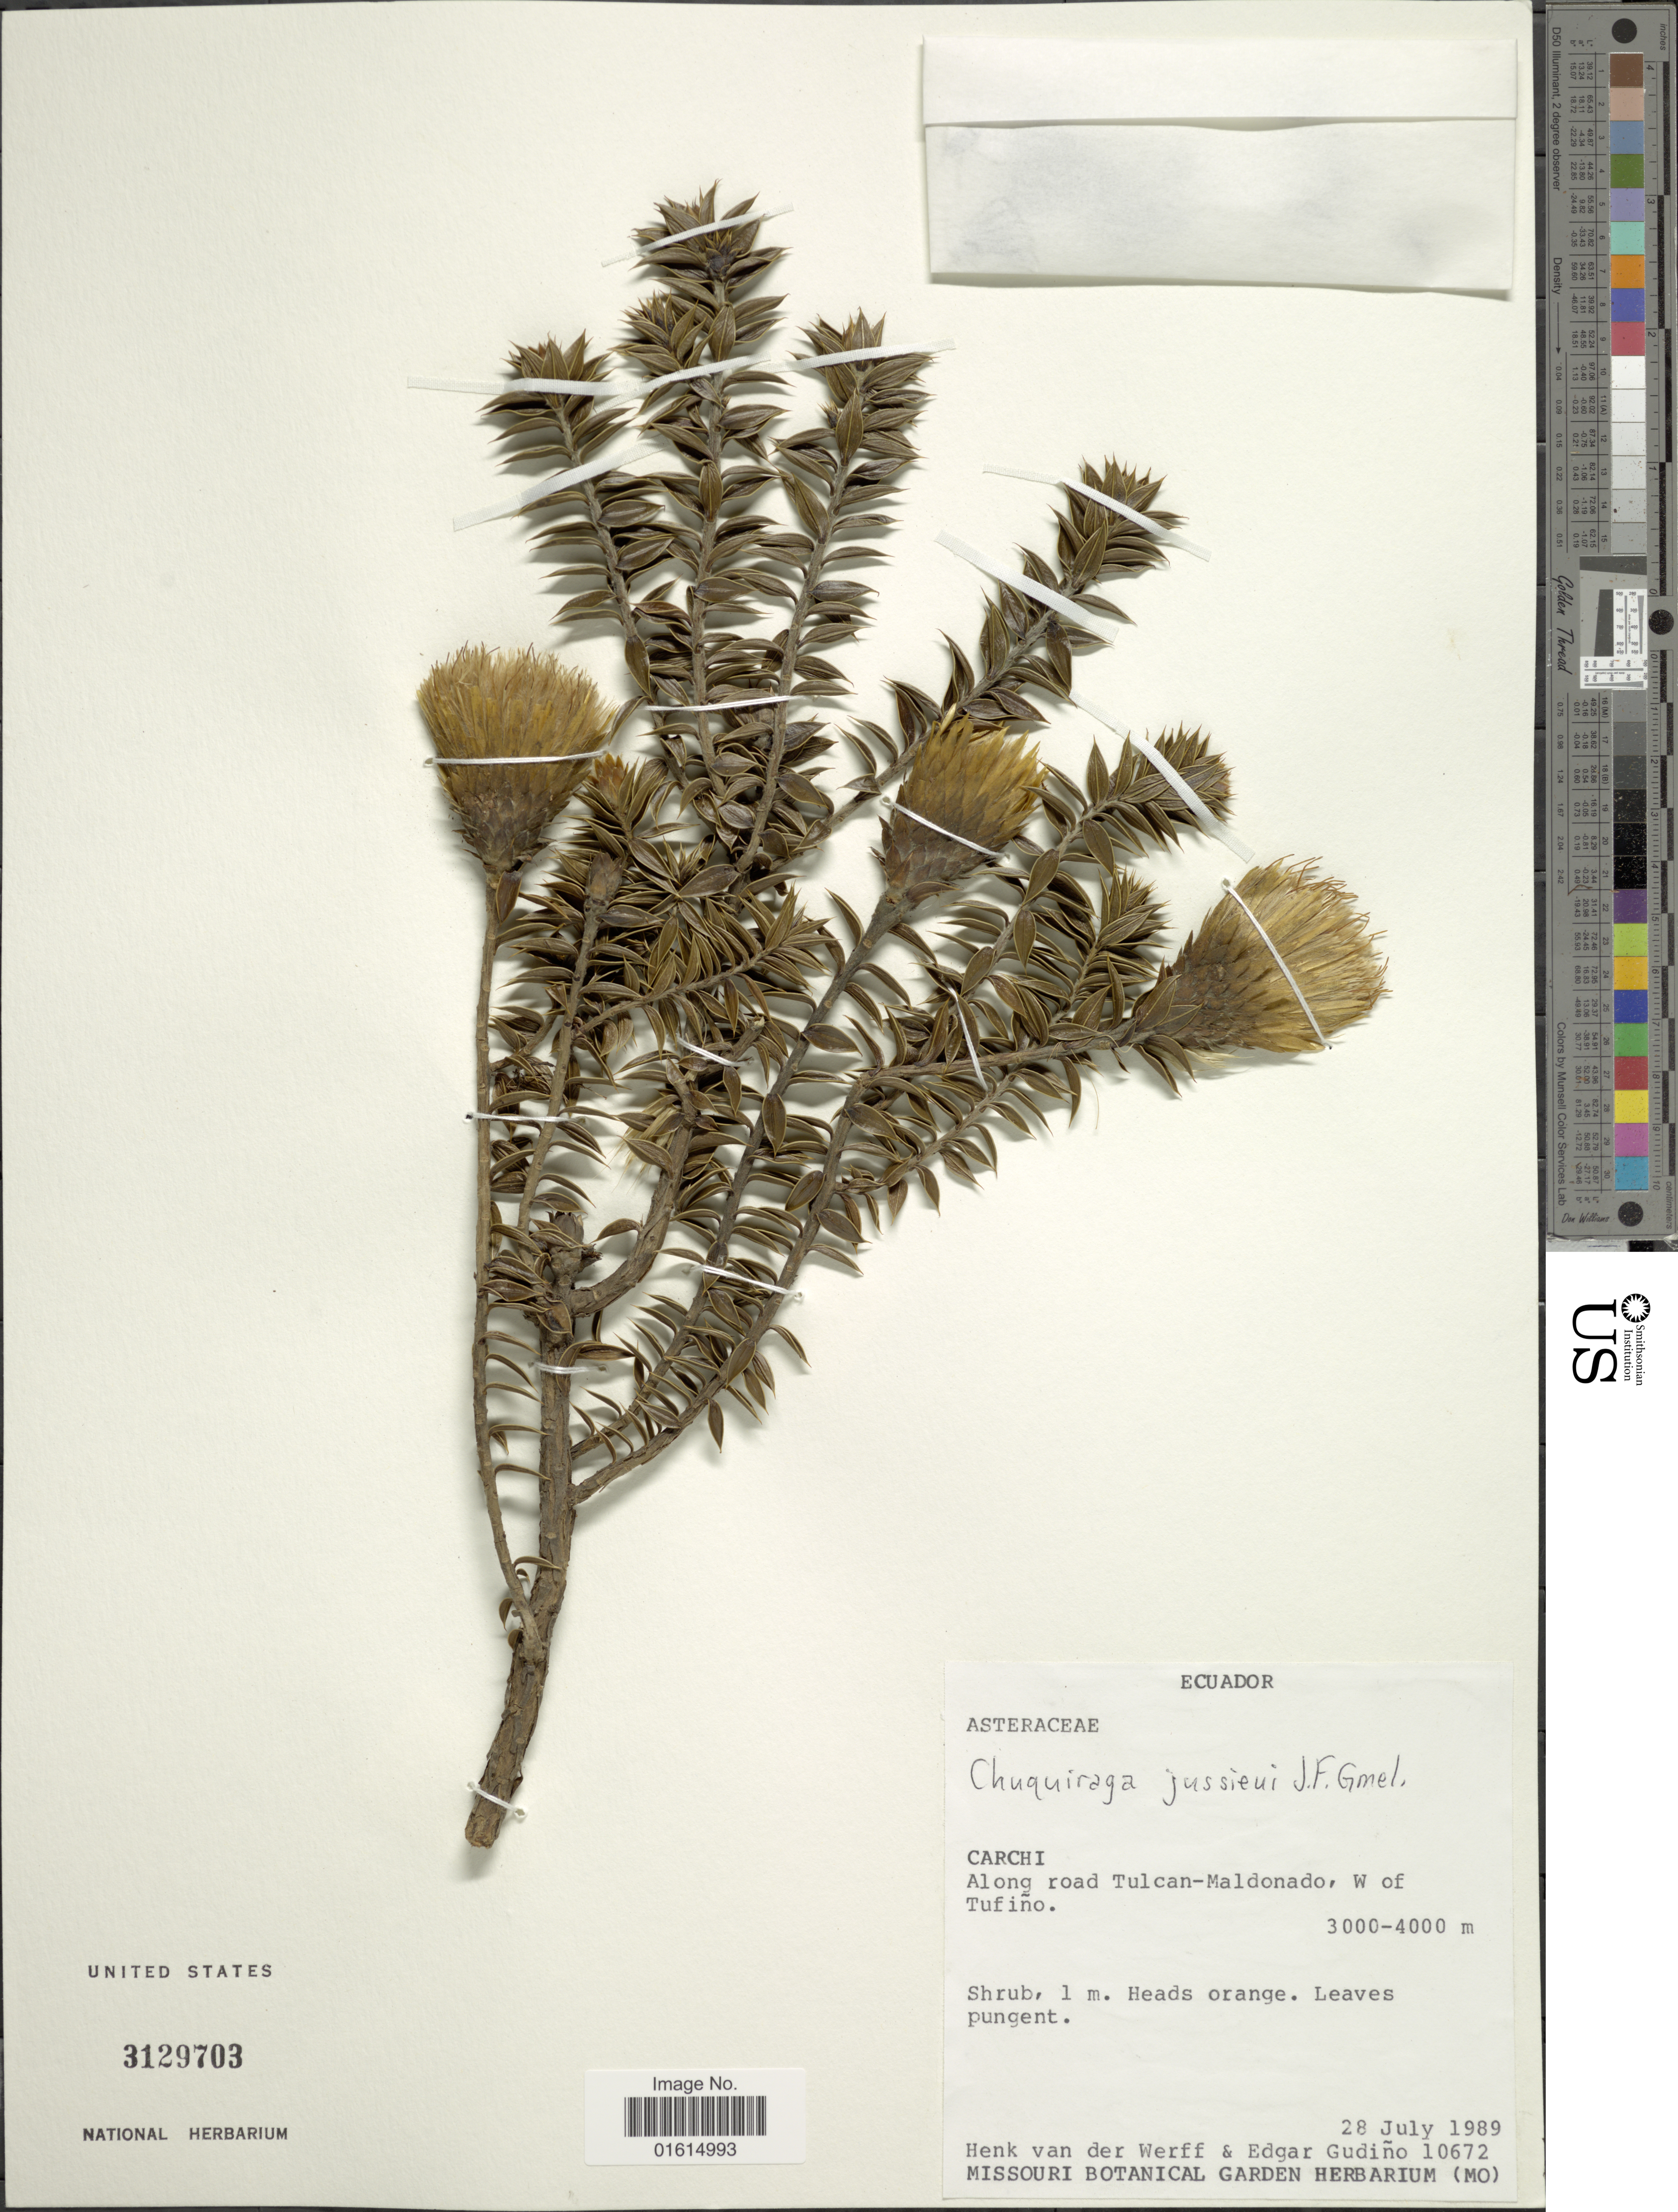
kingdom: Plantae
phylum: Tracheophyta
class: Magnoliopsida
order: Asterales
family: Asteraceae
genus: Chuquiraga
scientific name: Chuquiraga jussieui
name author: J.F. Gmel.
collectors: H. van der Werff & E. Gudiño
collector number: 10672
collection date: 1989-07-28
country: Ecuador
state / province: Carchi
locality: Along road Tulcan-Maldonado, W of Tufino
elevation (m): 3000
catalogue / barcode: US 3129703